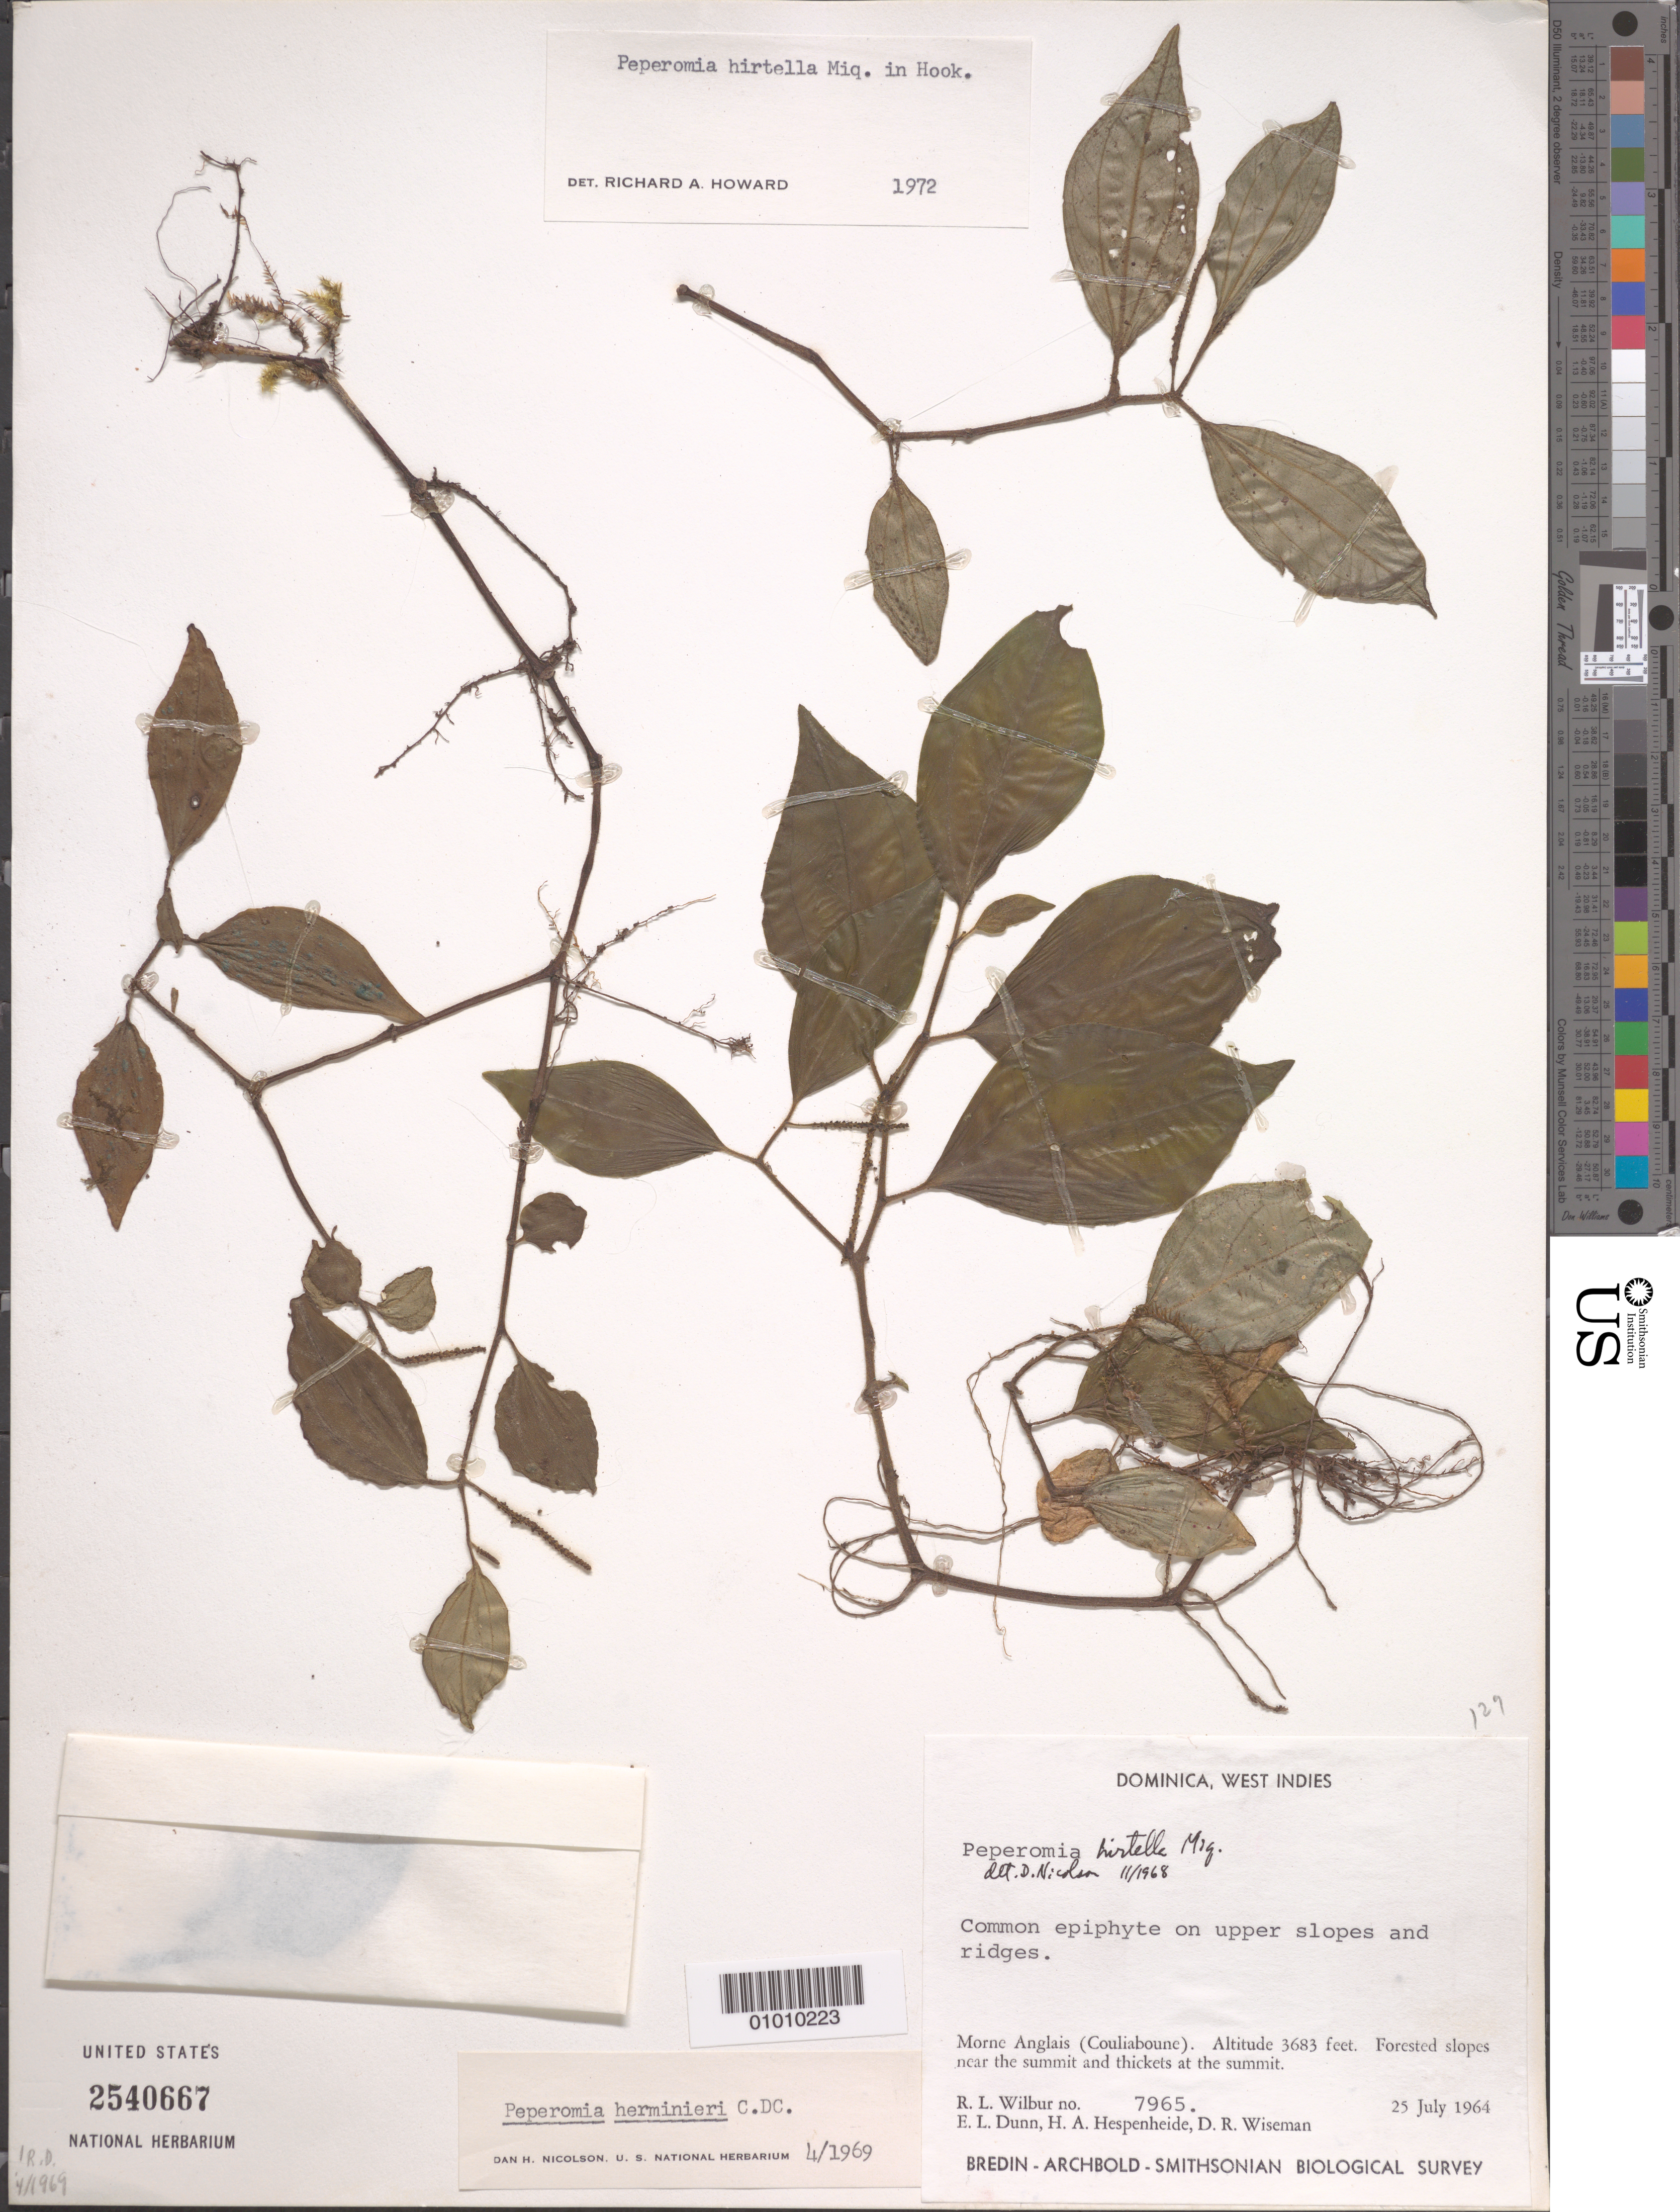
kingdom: Plantae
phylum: Tracheophyta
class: Magnoliopsida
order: Piperales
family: Piperaceae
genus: Peperomia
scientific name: Peperomia hirtella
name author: Miq.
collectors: R. L. Wilbur, E. Dunn, E. Hespenheide & D. R. Wiseman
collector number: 7065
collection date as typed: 25 Jul 1964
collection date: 1964-07-25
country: Dominica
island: Dominica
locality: Morne Anglais (Couliaboune). Forested slopes near the summit and thickets at the summit.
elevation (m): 1123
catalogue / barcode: US 2540667